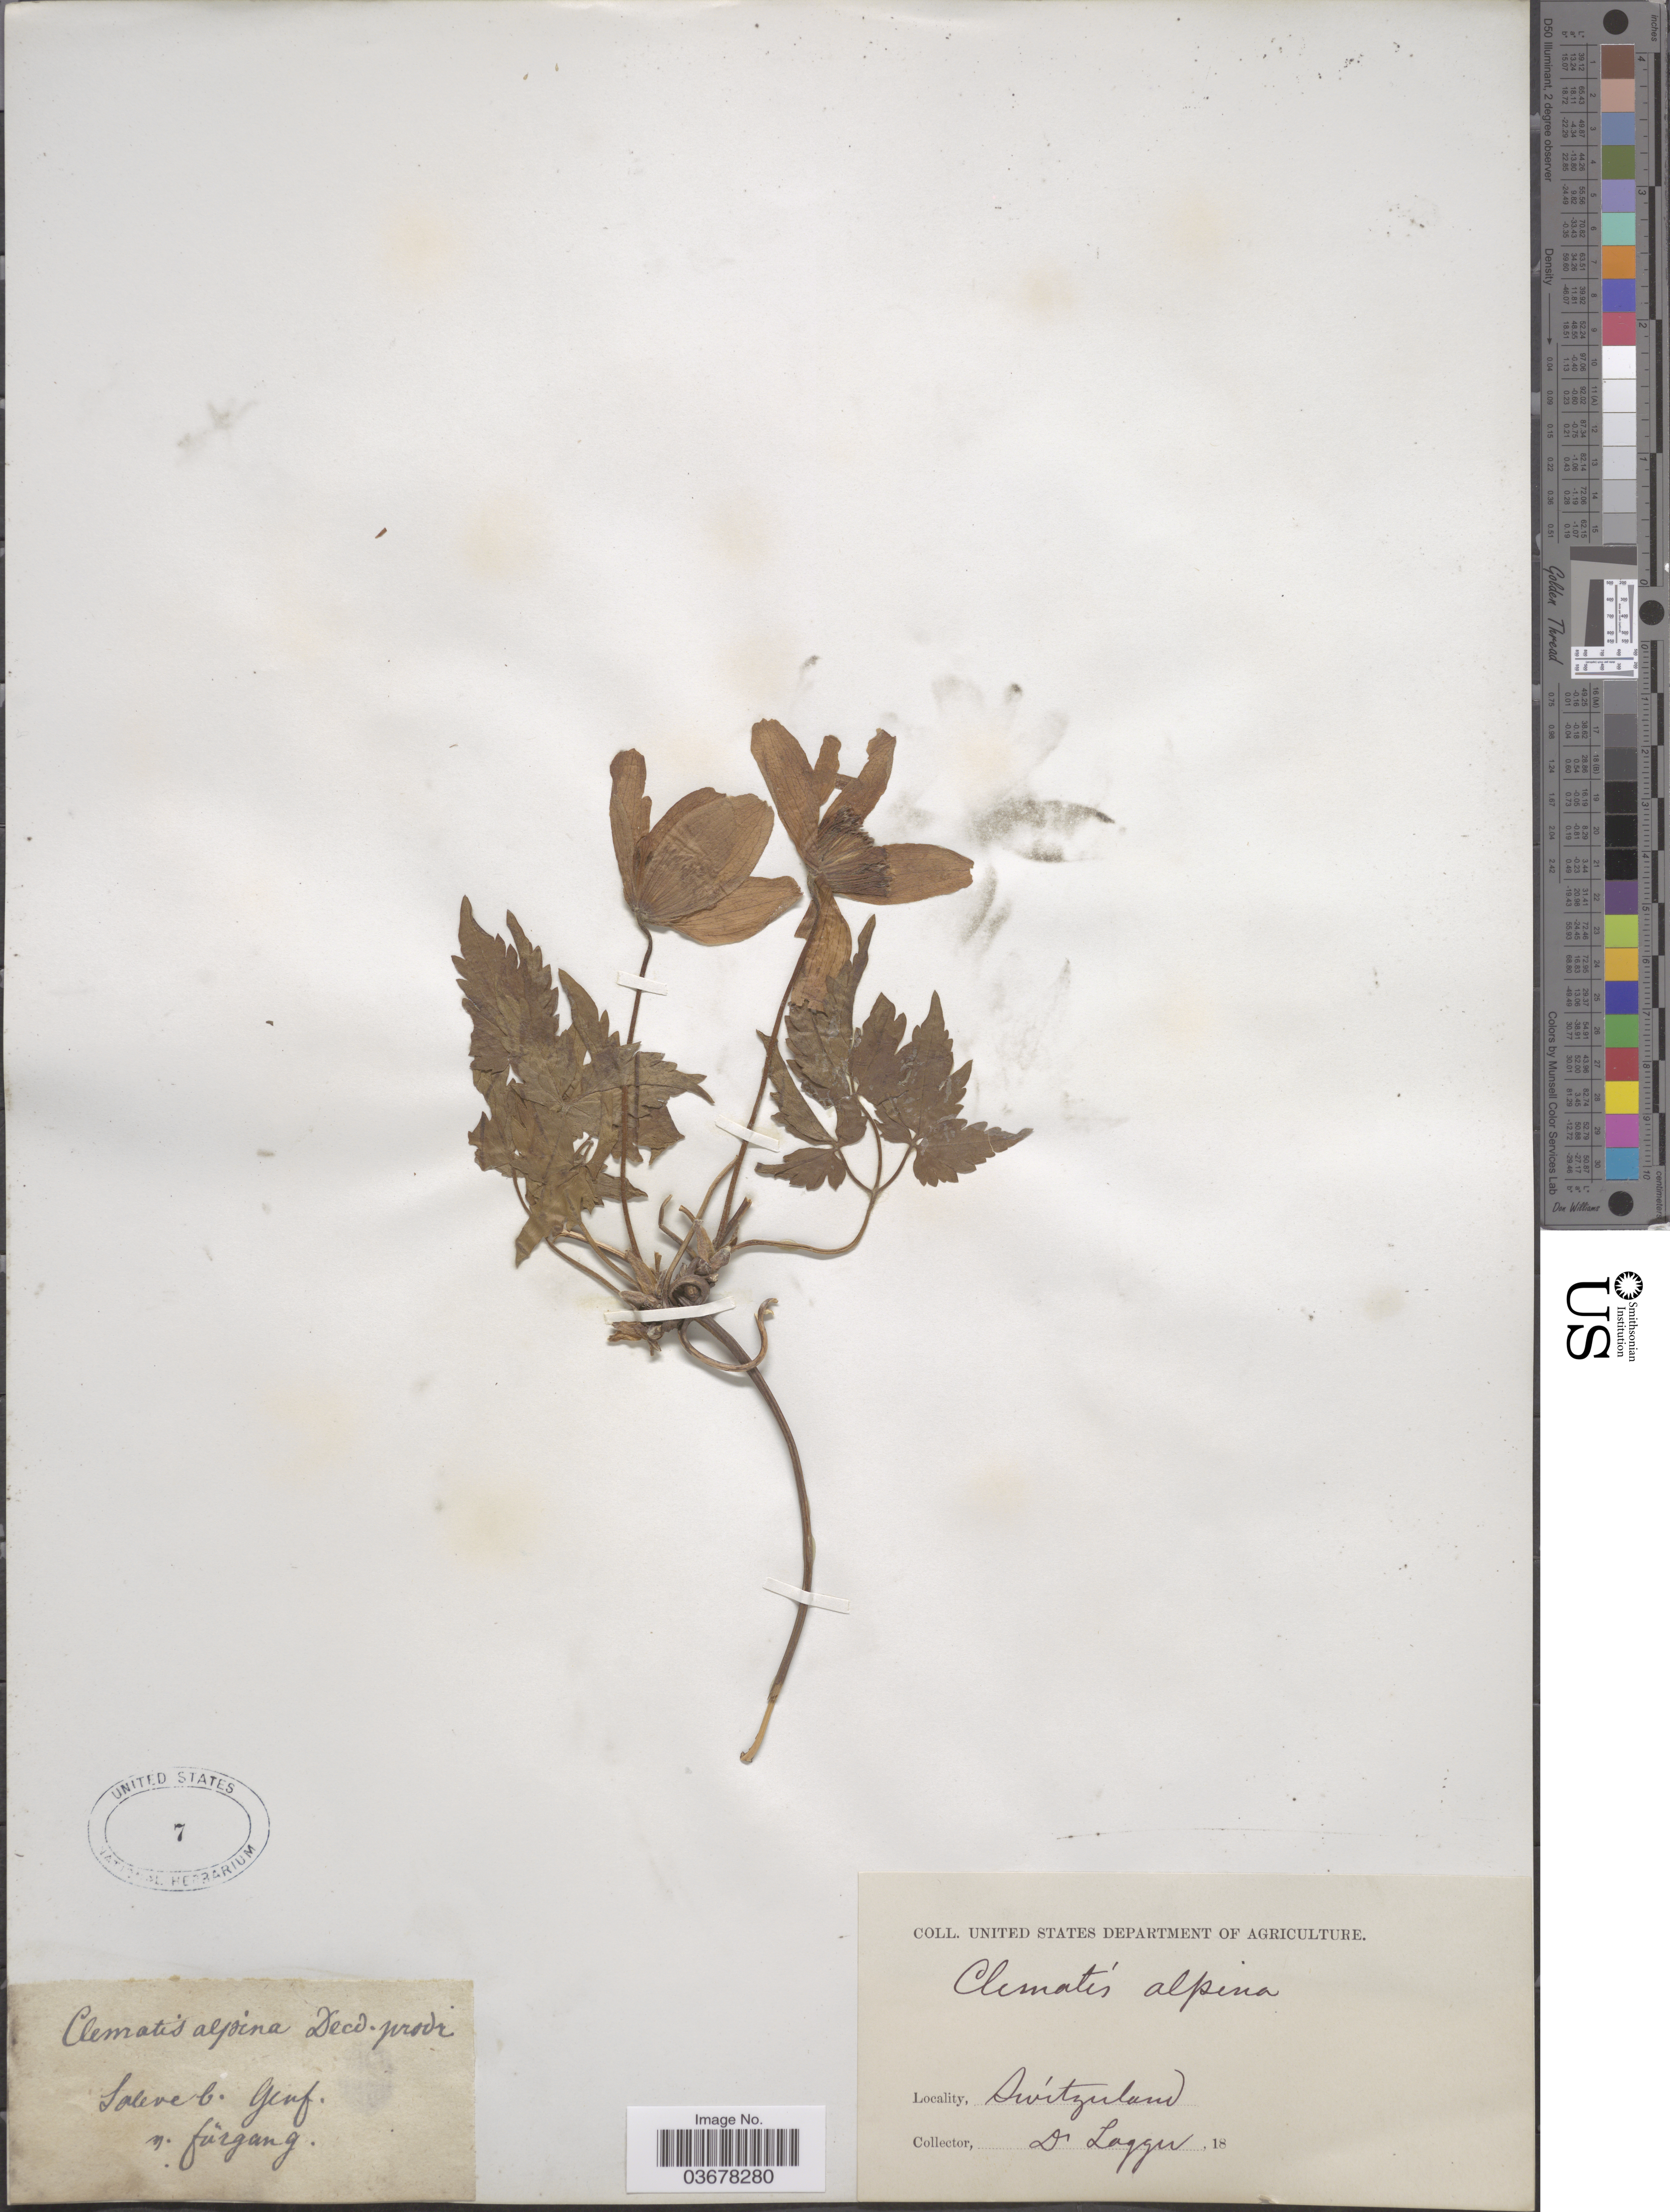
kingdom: Plantae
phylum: Tracheophyta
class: Magnoliopsida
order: Ranunculales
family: Ranunculaceae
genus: Clematis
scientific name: Clematis alpina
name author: (L.) Mill.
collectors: F. J. Lagger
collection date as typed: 18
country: Switzerland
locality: Saleve b. Genf. n. fürgang.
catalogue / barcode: US 7